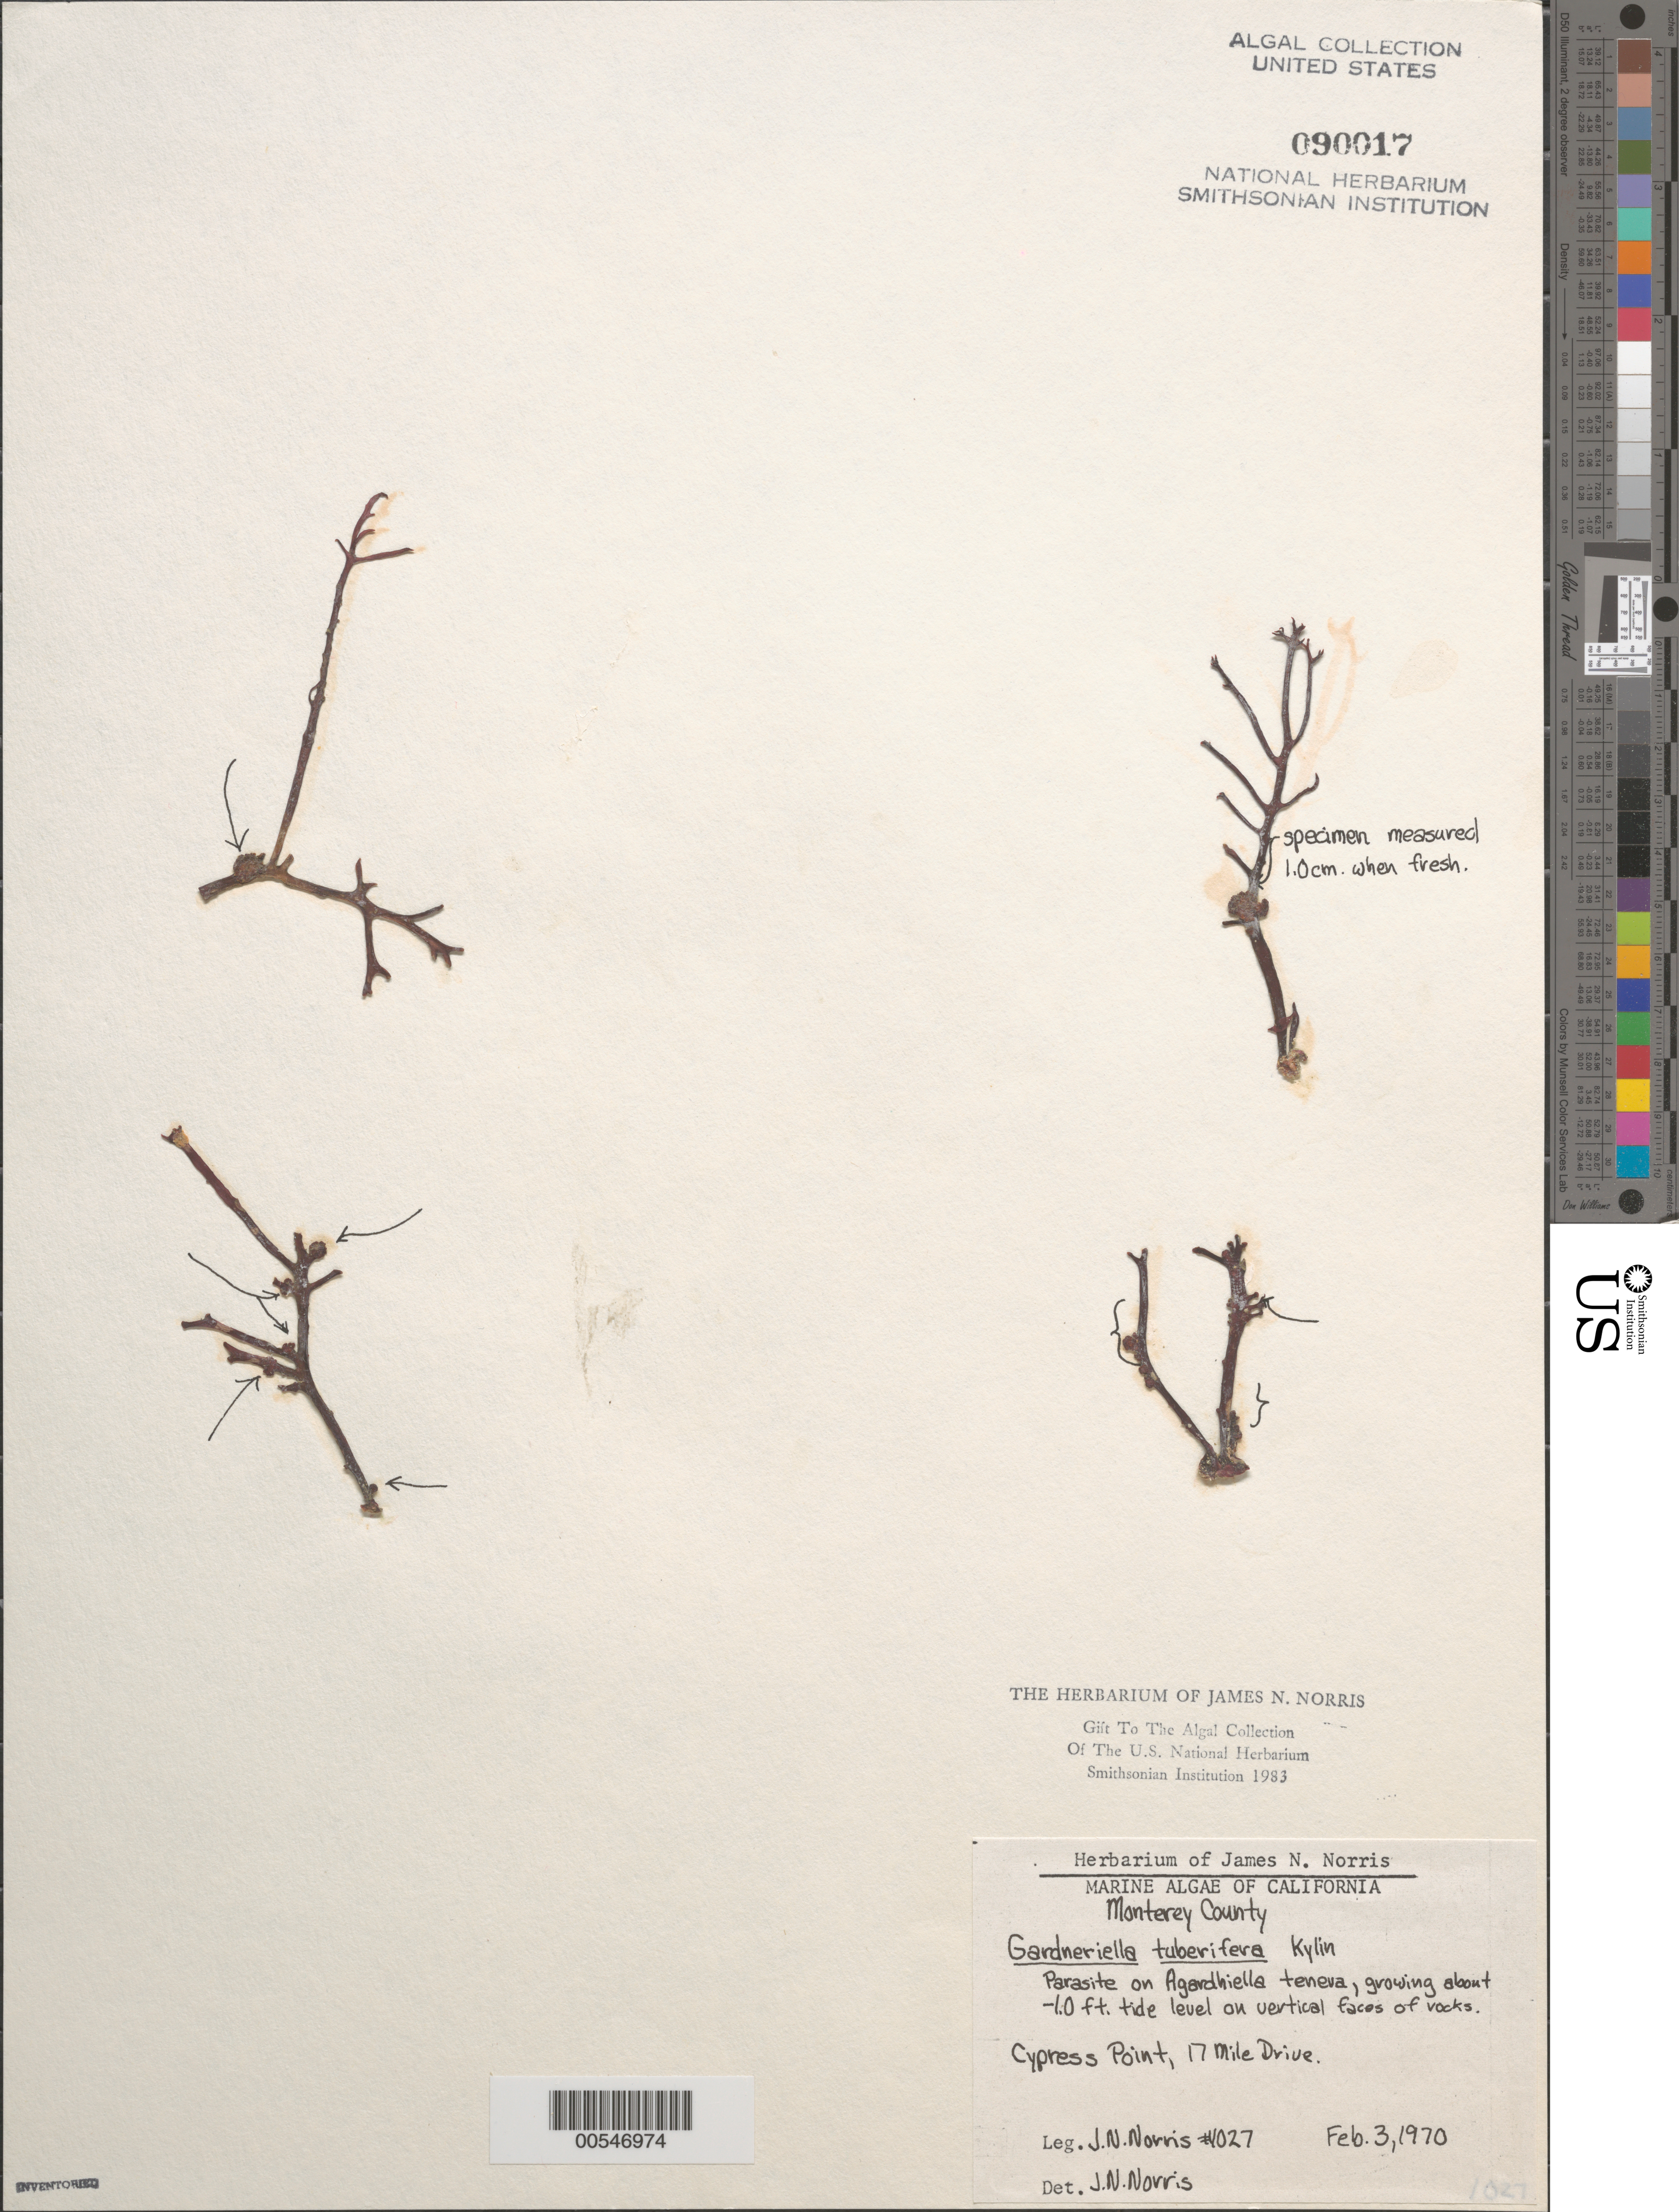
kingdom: Plantae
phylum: Rhodophyta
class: Florideophyceae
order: Gigartinales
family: Solieriaceae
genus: Gardneriella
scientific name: Gardneriella tuberifera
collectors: J. Norris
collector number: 4027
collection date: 1970-02-03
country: United States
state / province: California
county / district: Monterey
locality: Monterey County. Cypress Point, 17 Mile Drive.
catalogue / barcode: US 90017